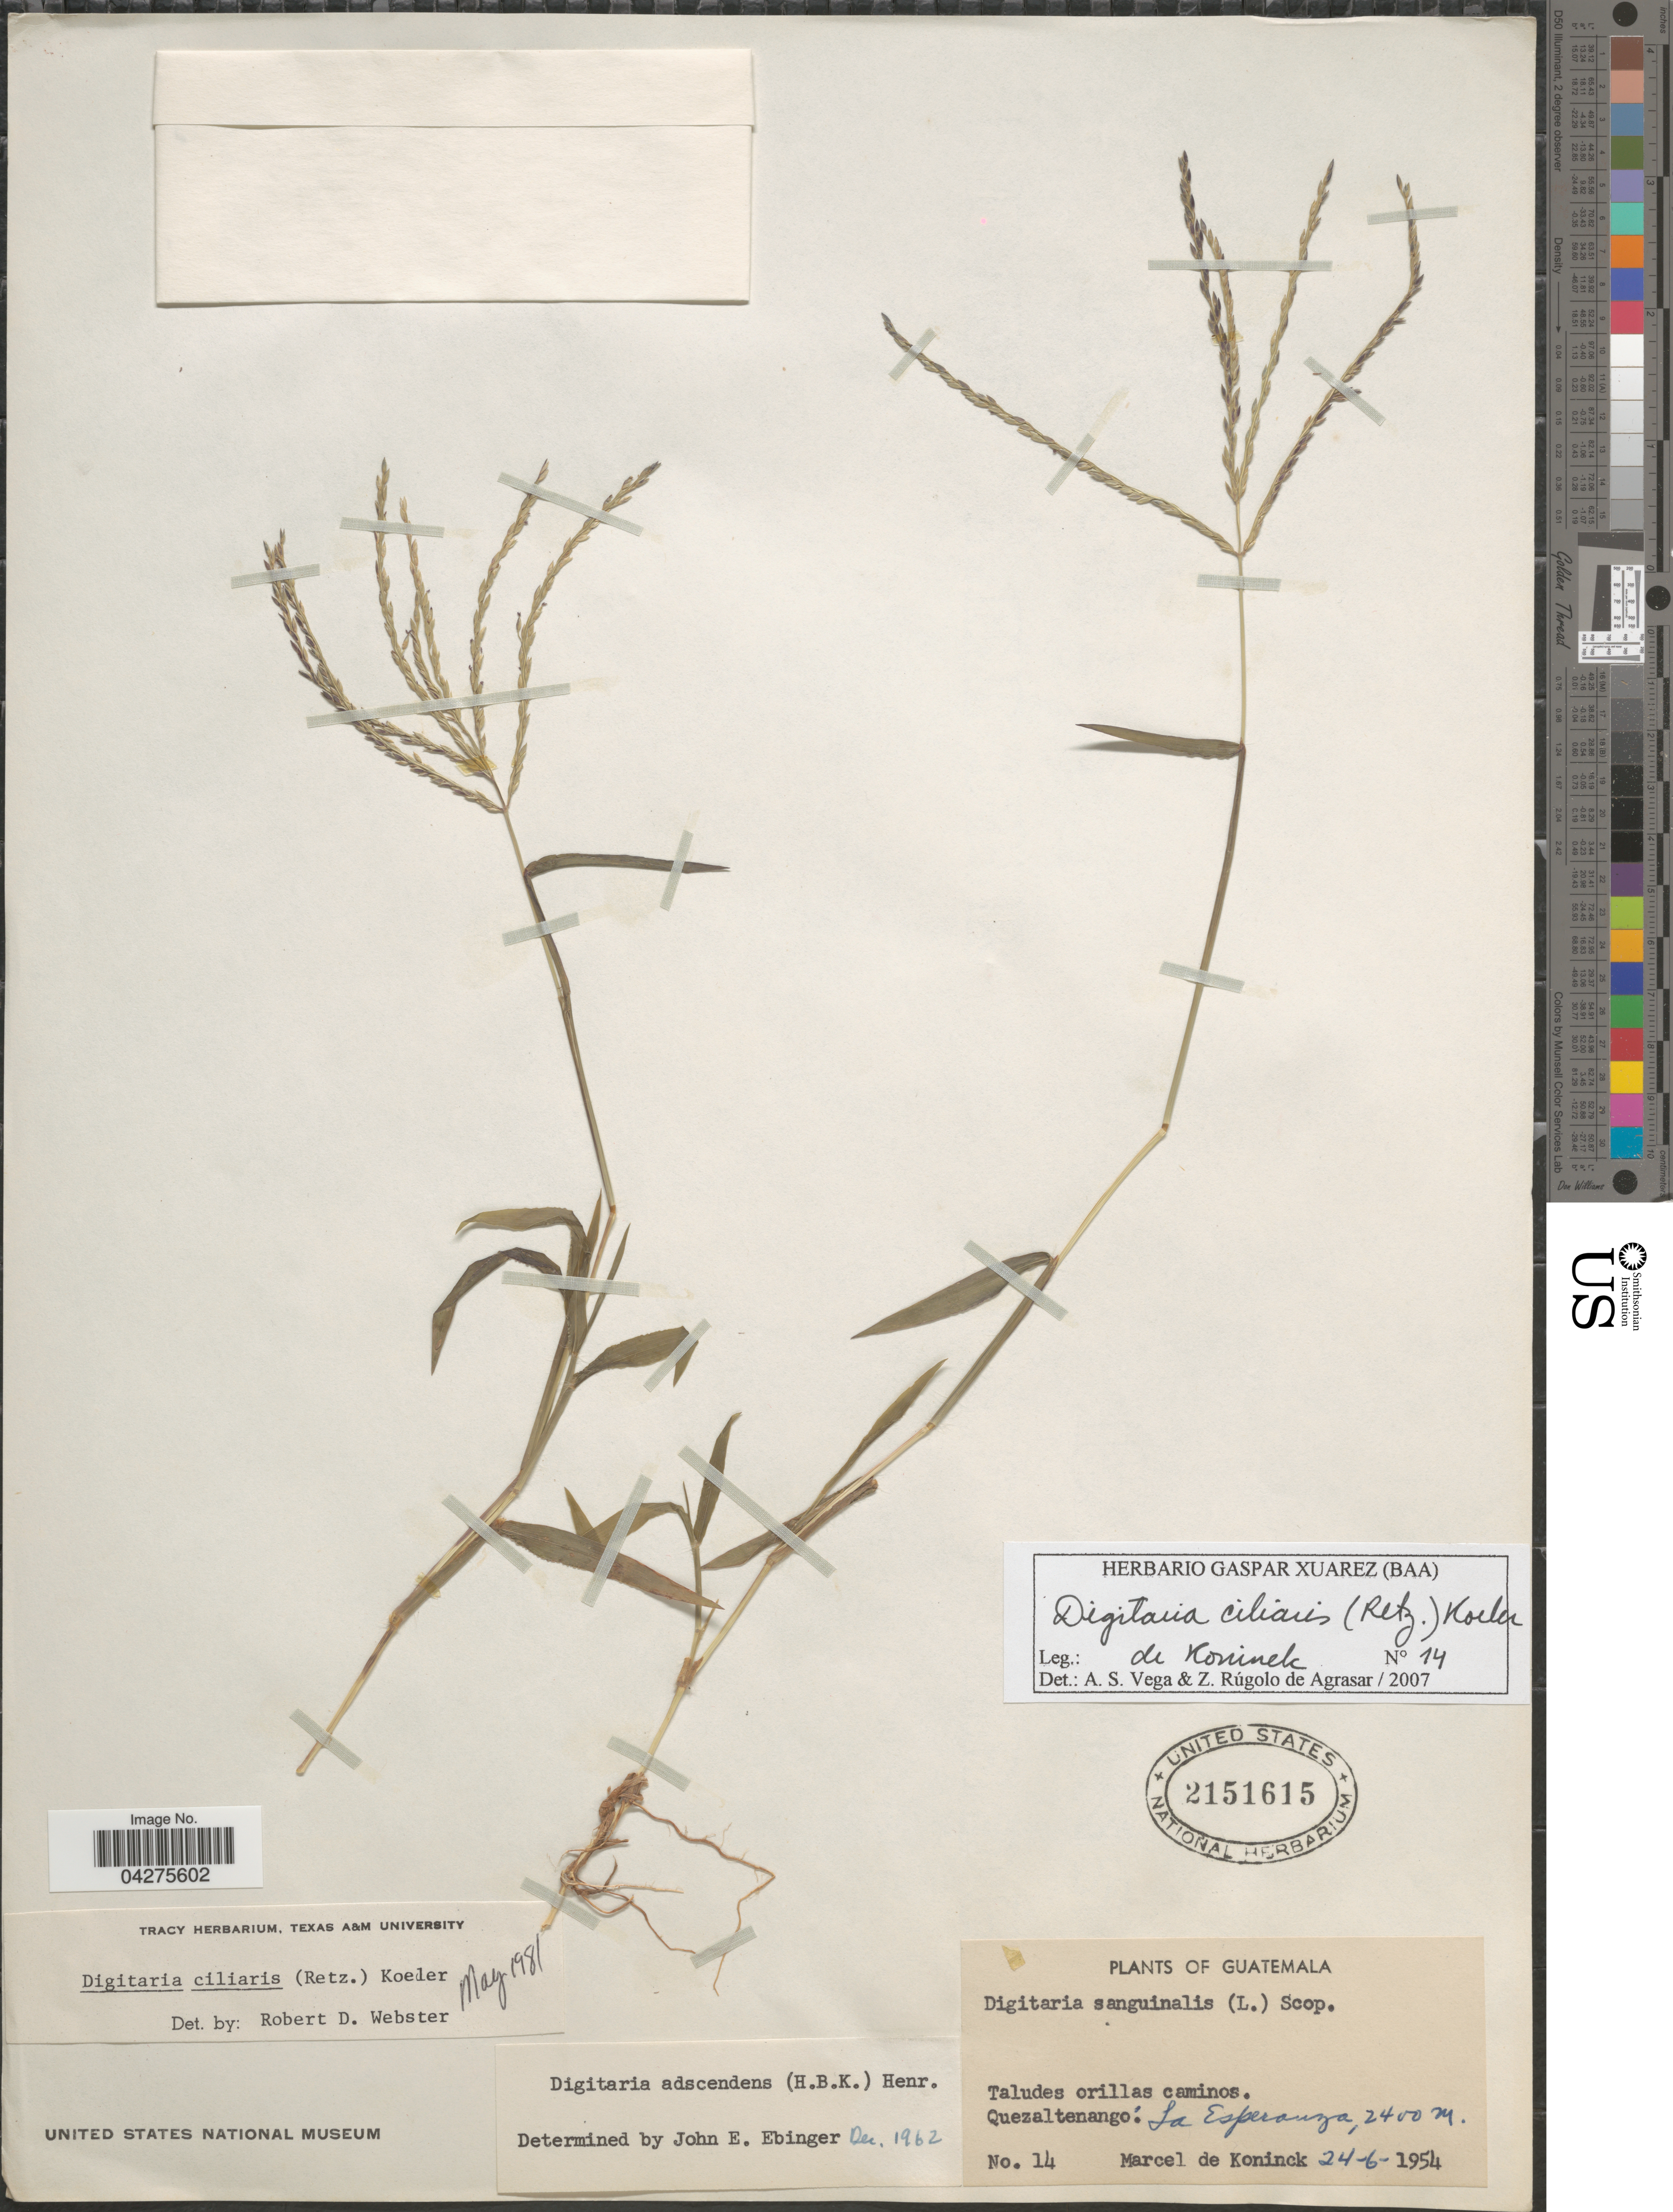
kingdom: Plantae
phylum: Tracheophyta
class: Liliopsida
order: Poales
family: Poaceae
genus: Digitaria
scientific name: Digitaria ciliaris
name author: (Retz.) Koeler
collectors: M. Koninck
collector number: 14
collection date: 1954-06-24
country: Guatemala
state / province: Quetzaltenango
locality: La Esperanza.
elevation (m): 2400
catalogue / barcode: US 2151615